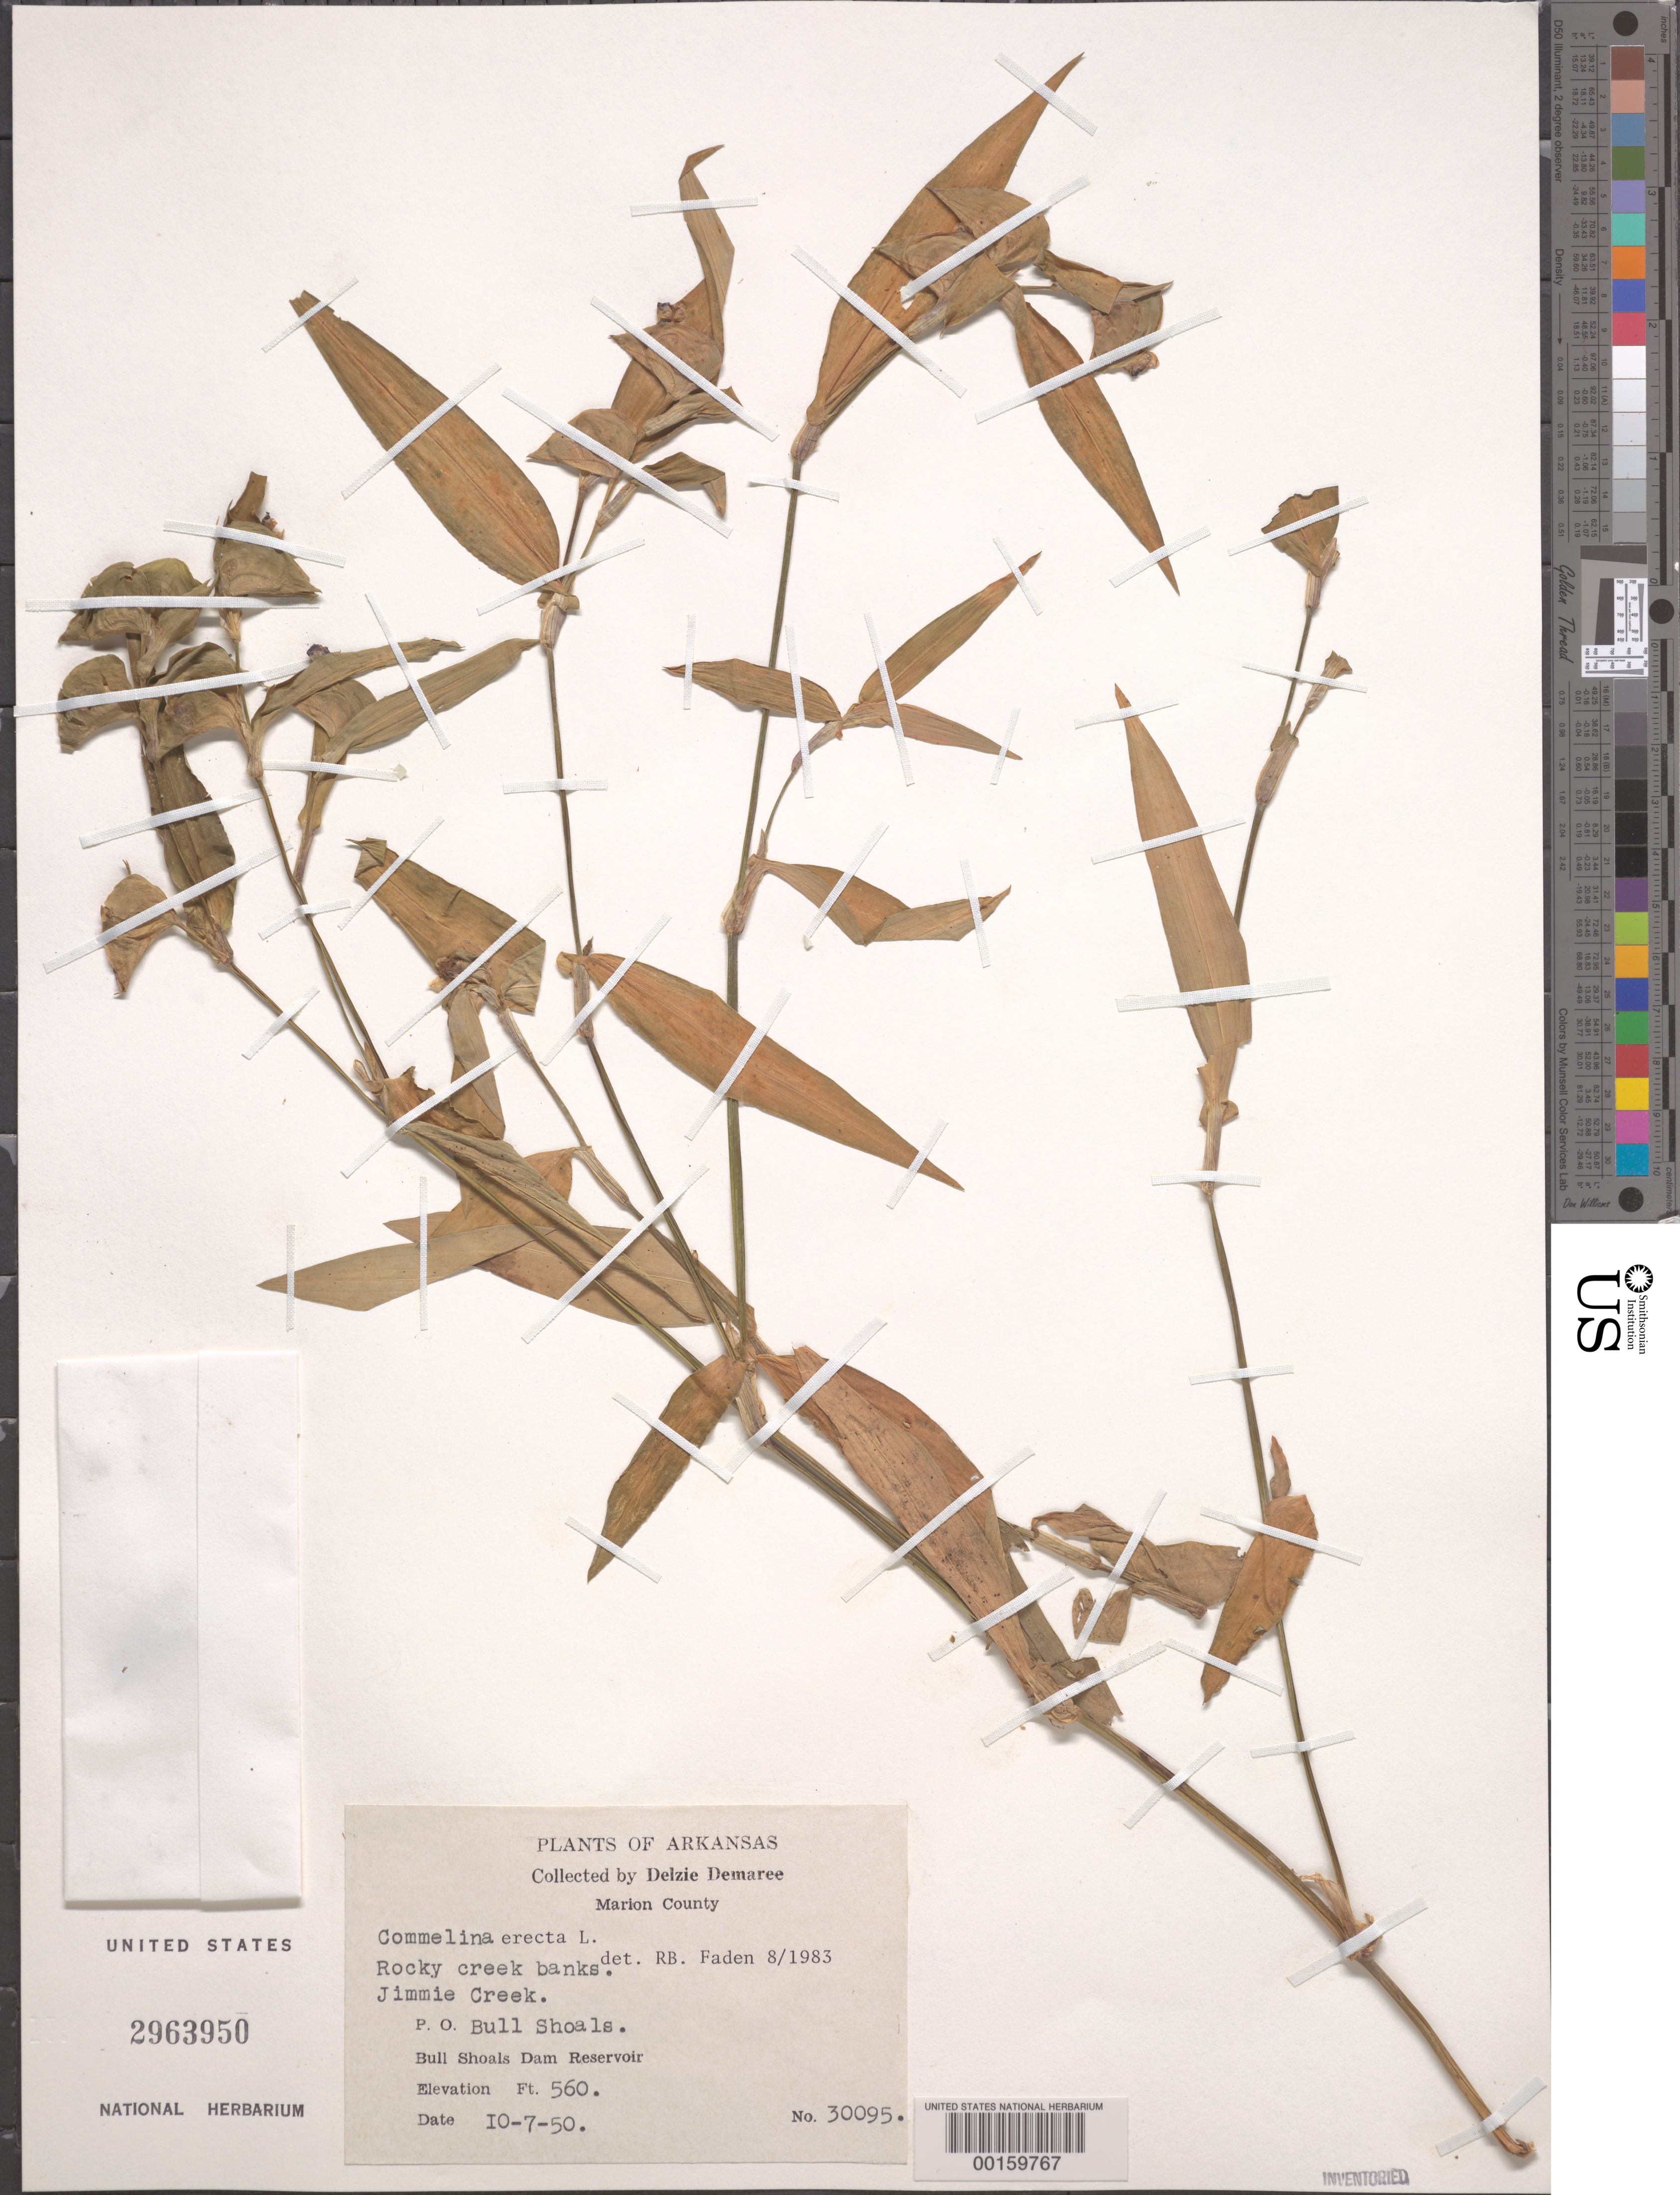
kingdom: Plantae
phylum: Tracheophyta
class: Liliopsida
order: Commelinales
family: Commelinaceae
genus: Commelina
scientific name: Commelina erecta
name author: L.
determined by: Faden, Robert B., (US), Smithsonian Institution - National Museum of Natural History (UNITED STATES)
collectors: D. Demaree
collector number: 30095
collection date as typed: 07 Oct 1950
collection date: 1950-10-07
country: United States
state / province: Arkansas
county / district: Marion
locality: Bull shoals dam reservoir, jimmie creek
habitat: Rocky creek banks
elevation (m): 171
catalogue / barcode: US 2963950